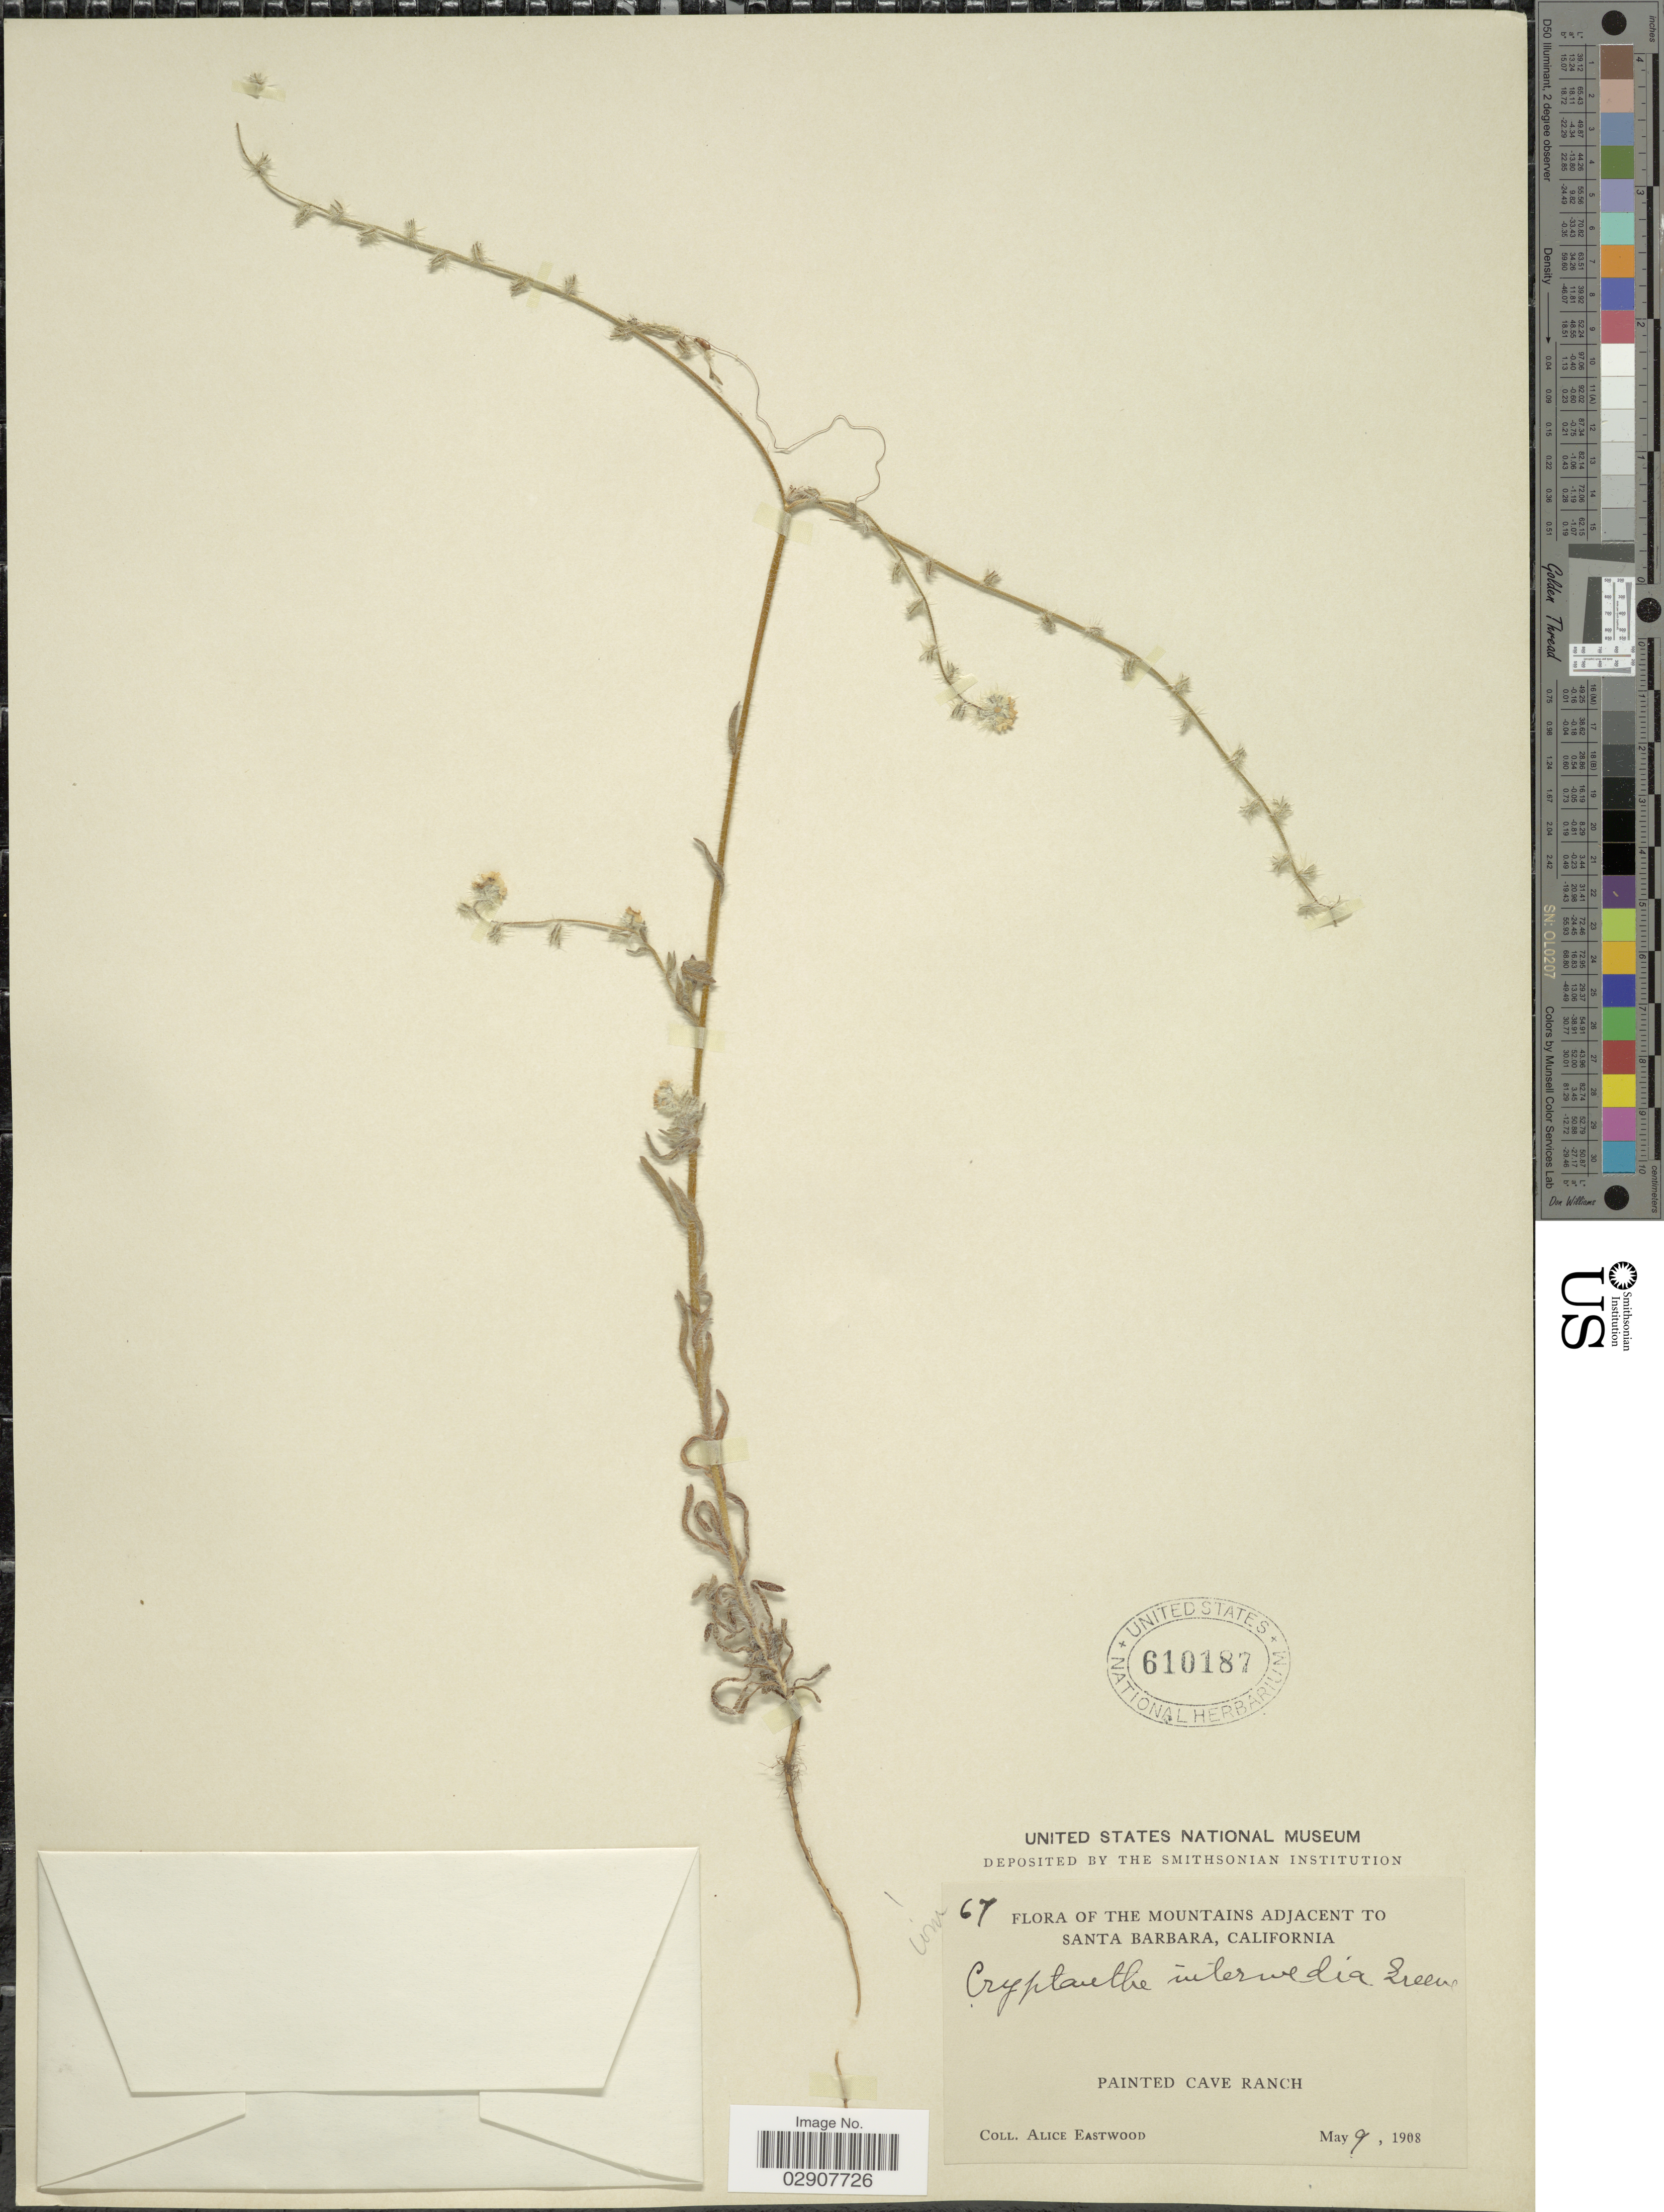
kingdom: Plantae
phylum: Tracheophyta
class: Magnoliopsida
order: Boraginales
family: Boraginaceae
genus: Cryptantha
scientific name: Cryptantha intermedia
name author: (A. Gray) Greene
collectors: A. Eastwood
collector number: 67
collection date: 1908-05-09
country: United States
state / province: California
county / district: Santa Barbara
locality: The Mountains adjacent to Santa Barbara, Painted Cave Ranch.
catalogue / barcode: US 610187